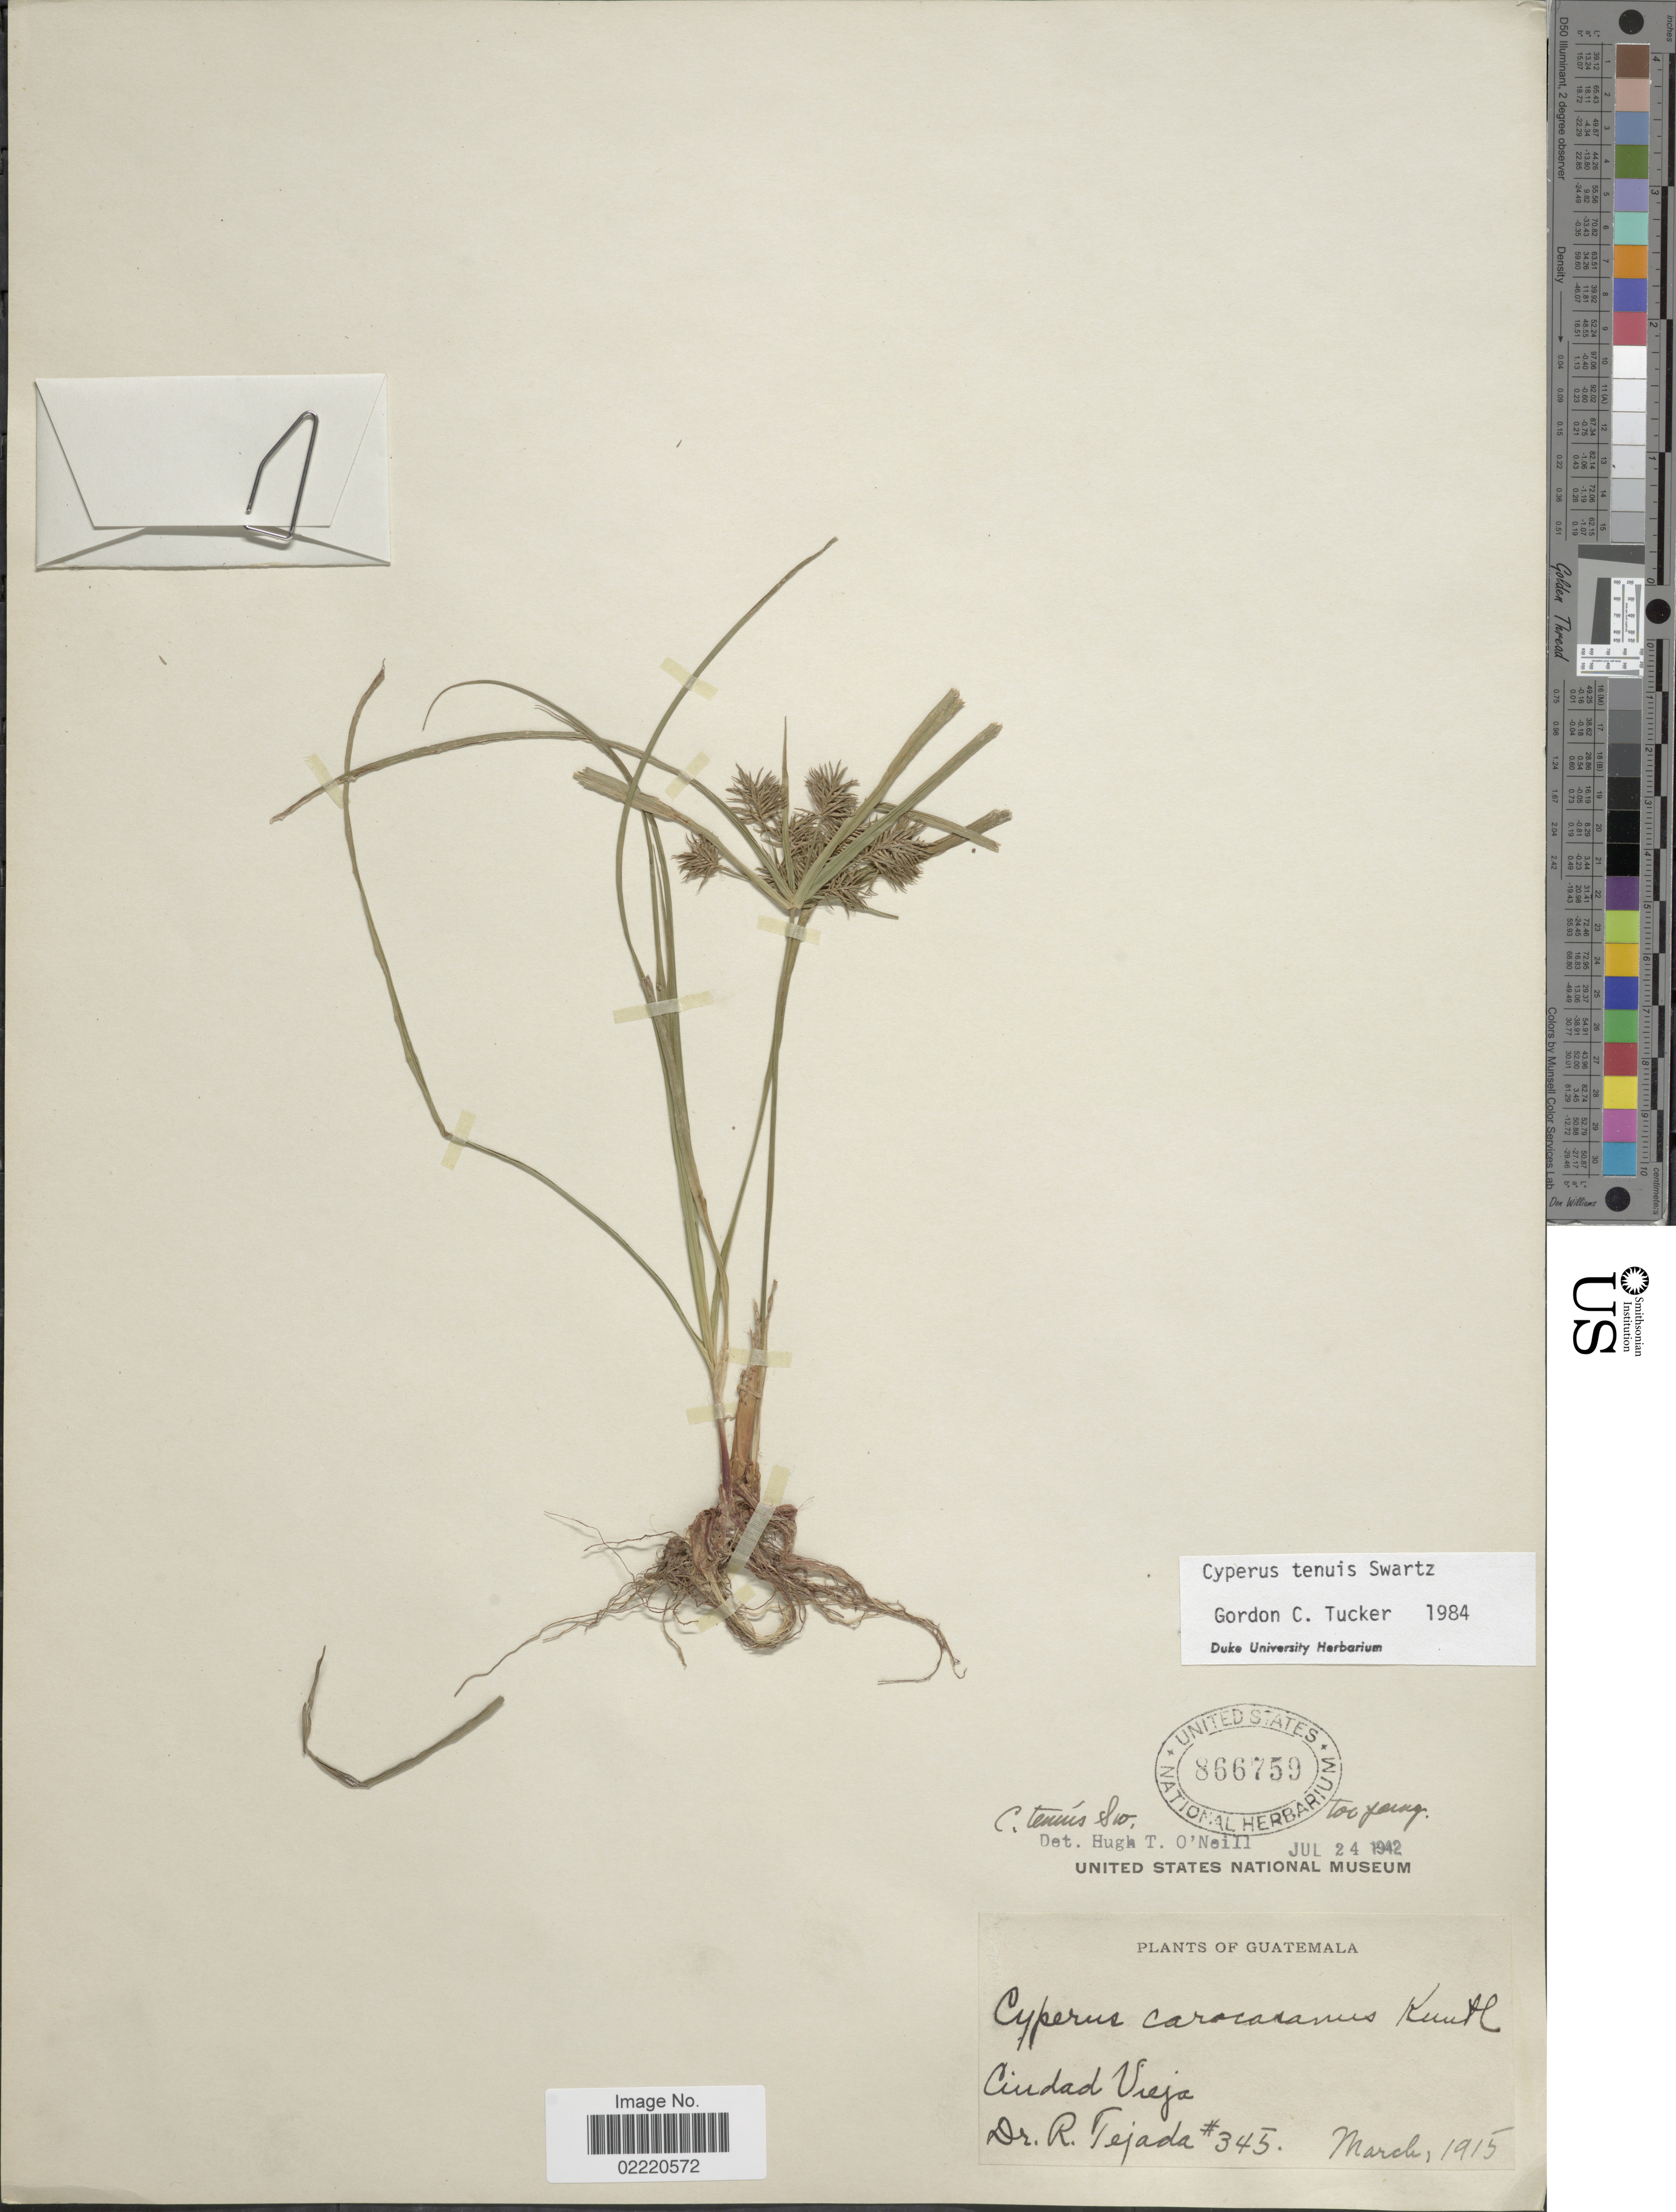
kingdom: Plantae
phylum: Tracheophyta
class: Liliopsida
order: Poales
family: Cyperaceae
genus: Cyperus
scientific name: Cyperus tenuis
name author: Sw.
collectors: R. Tejada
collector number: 345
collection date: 1915-03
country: Guatemala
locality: Ciudad Vieja.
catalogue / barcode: US 866759